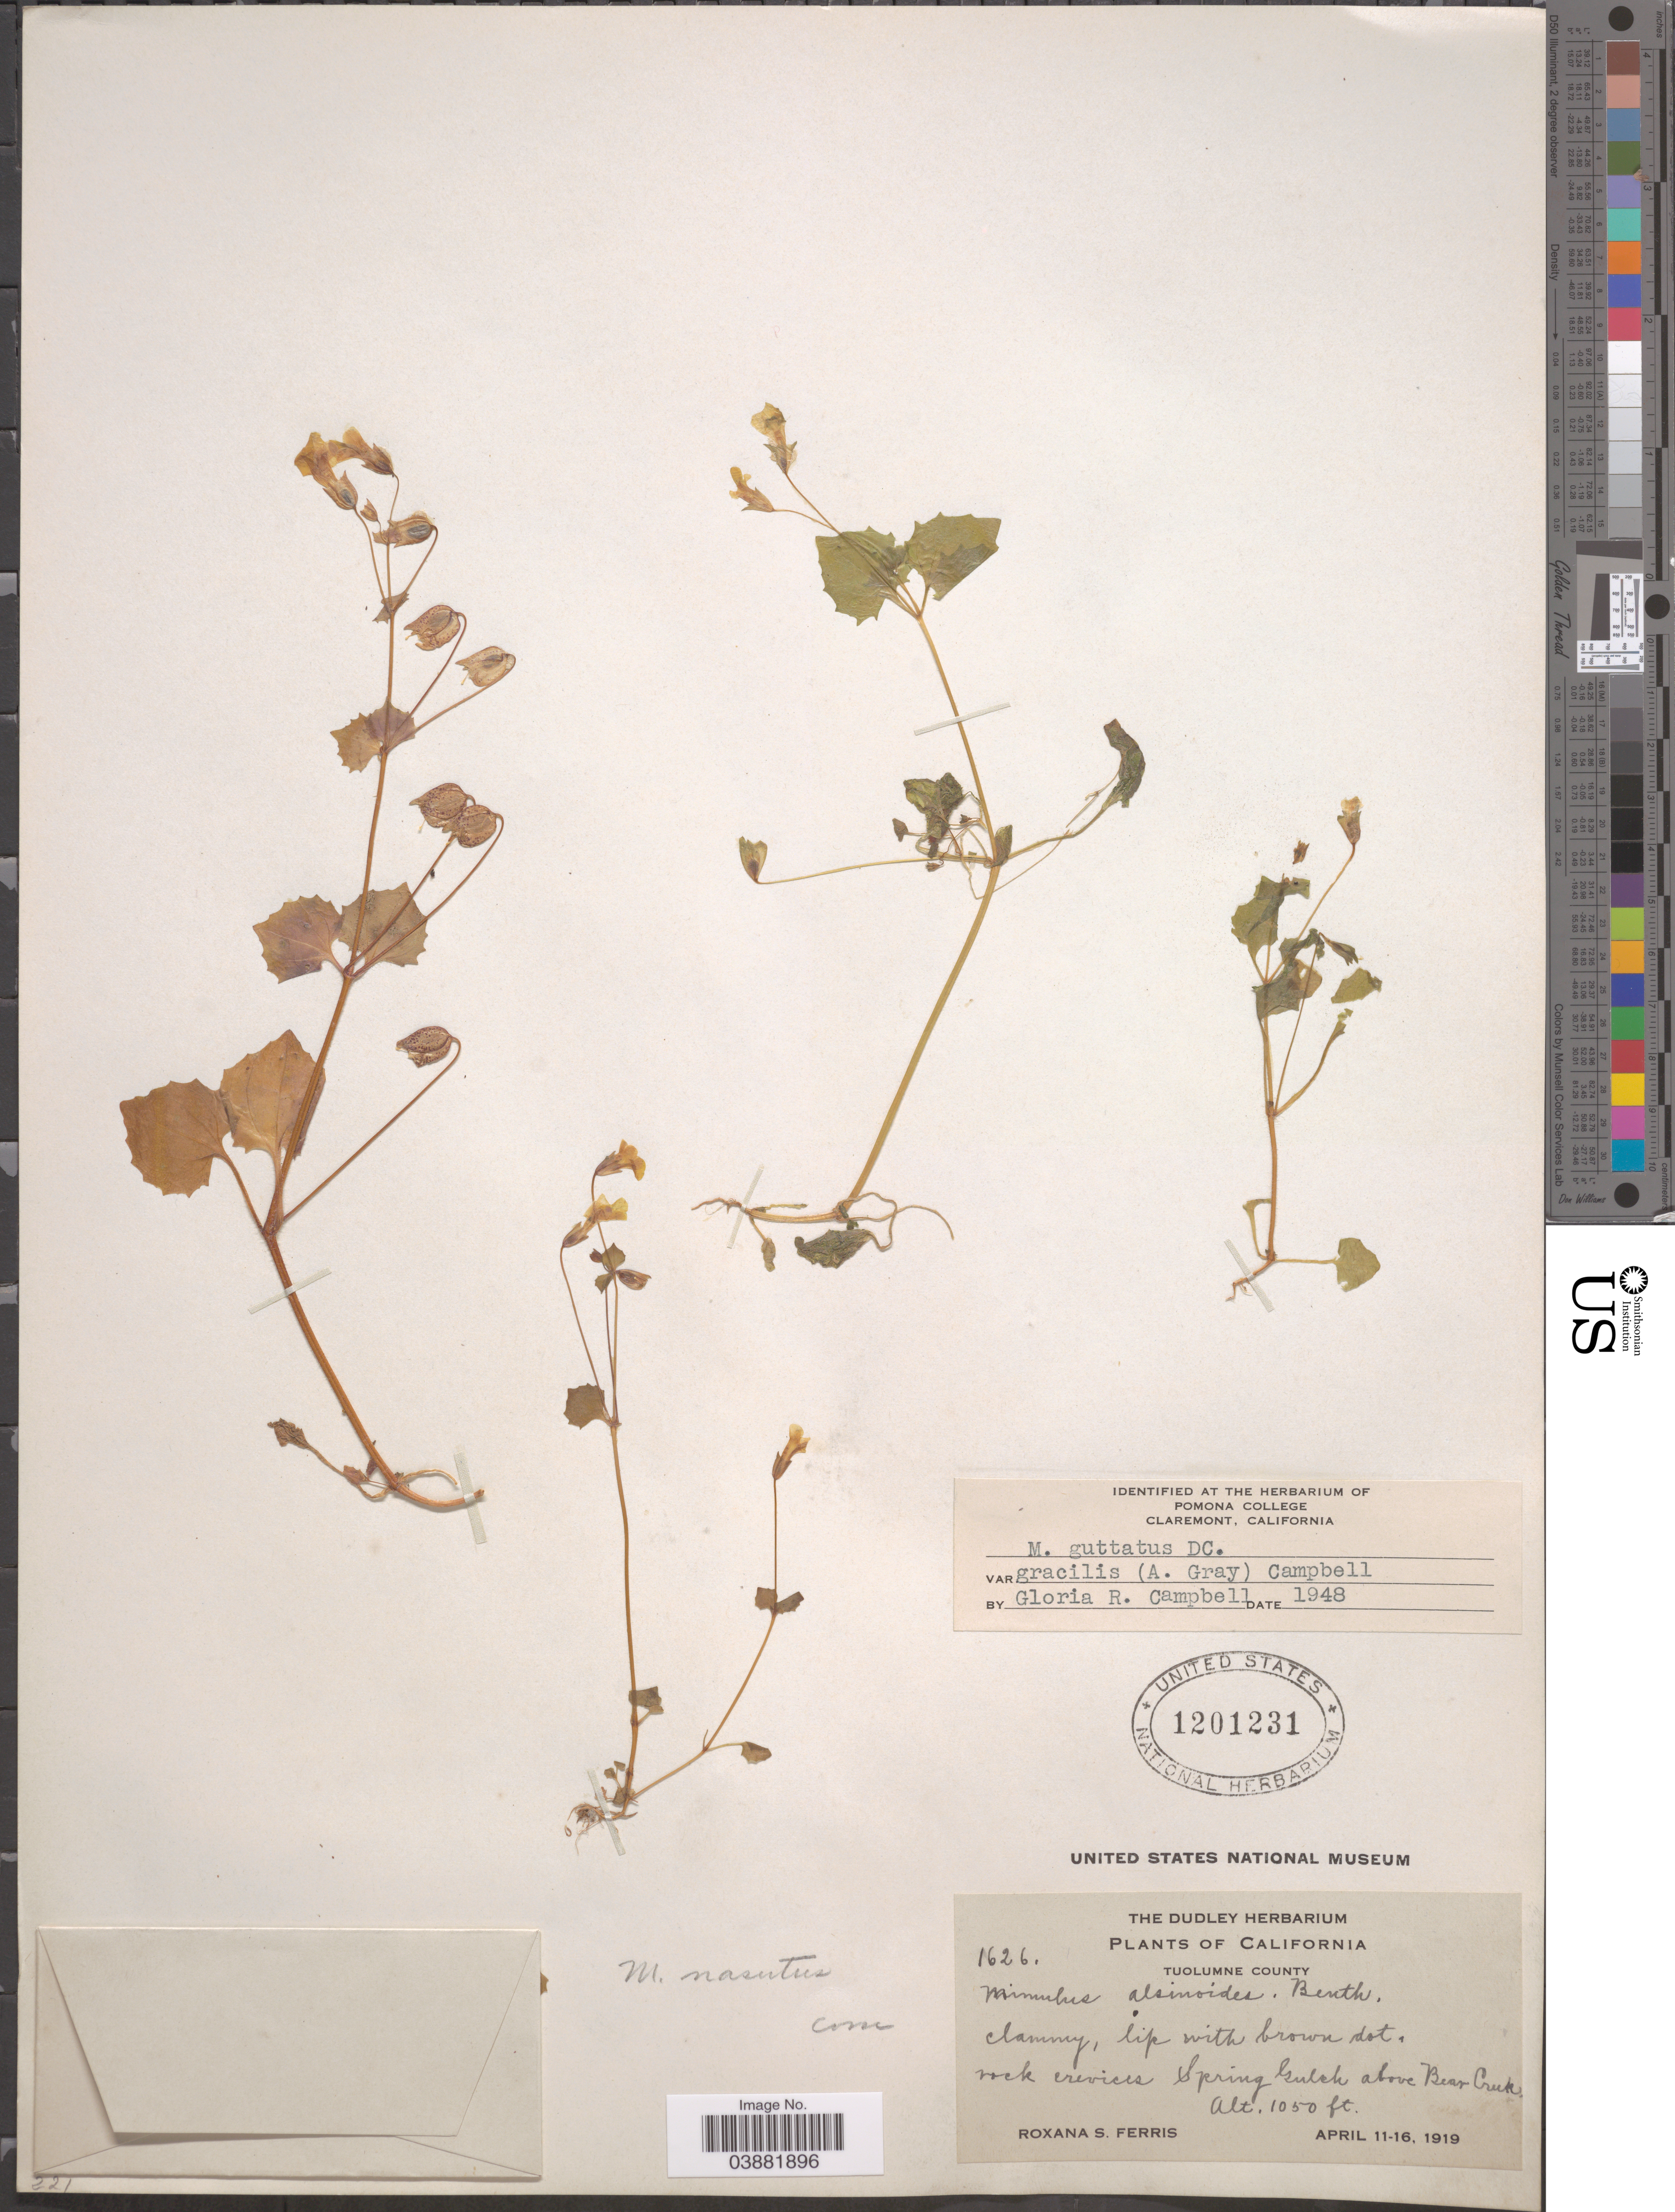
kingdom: Plantae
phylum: Tracheophyta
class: Magnoliopsida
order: Lamiales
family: Phrymaceae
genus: Mimulus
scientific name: Mimulus guttatus var. gracilis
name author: (A. Gray) G.R. Campb.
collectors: R. S. Ferris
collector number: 1626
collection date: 1919-04-11/1919-04-16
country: United States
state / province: California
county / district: Tuolumne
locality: Tuolumne County. Rock crevices Spring Gulch above Bear Creek.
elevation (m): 320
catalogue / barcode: US 1201231